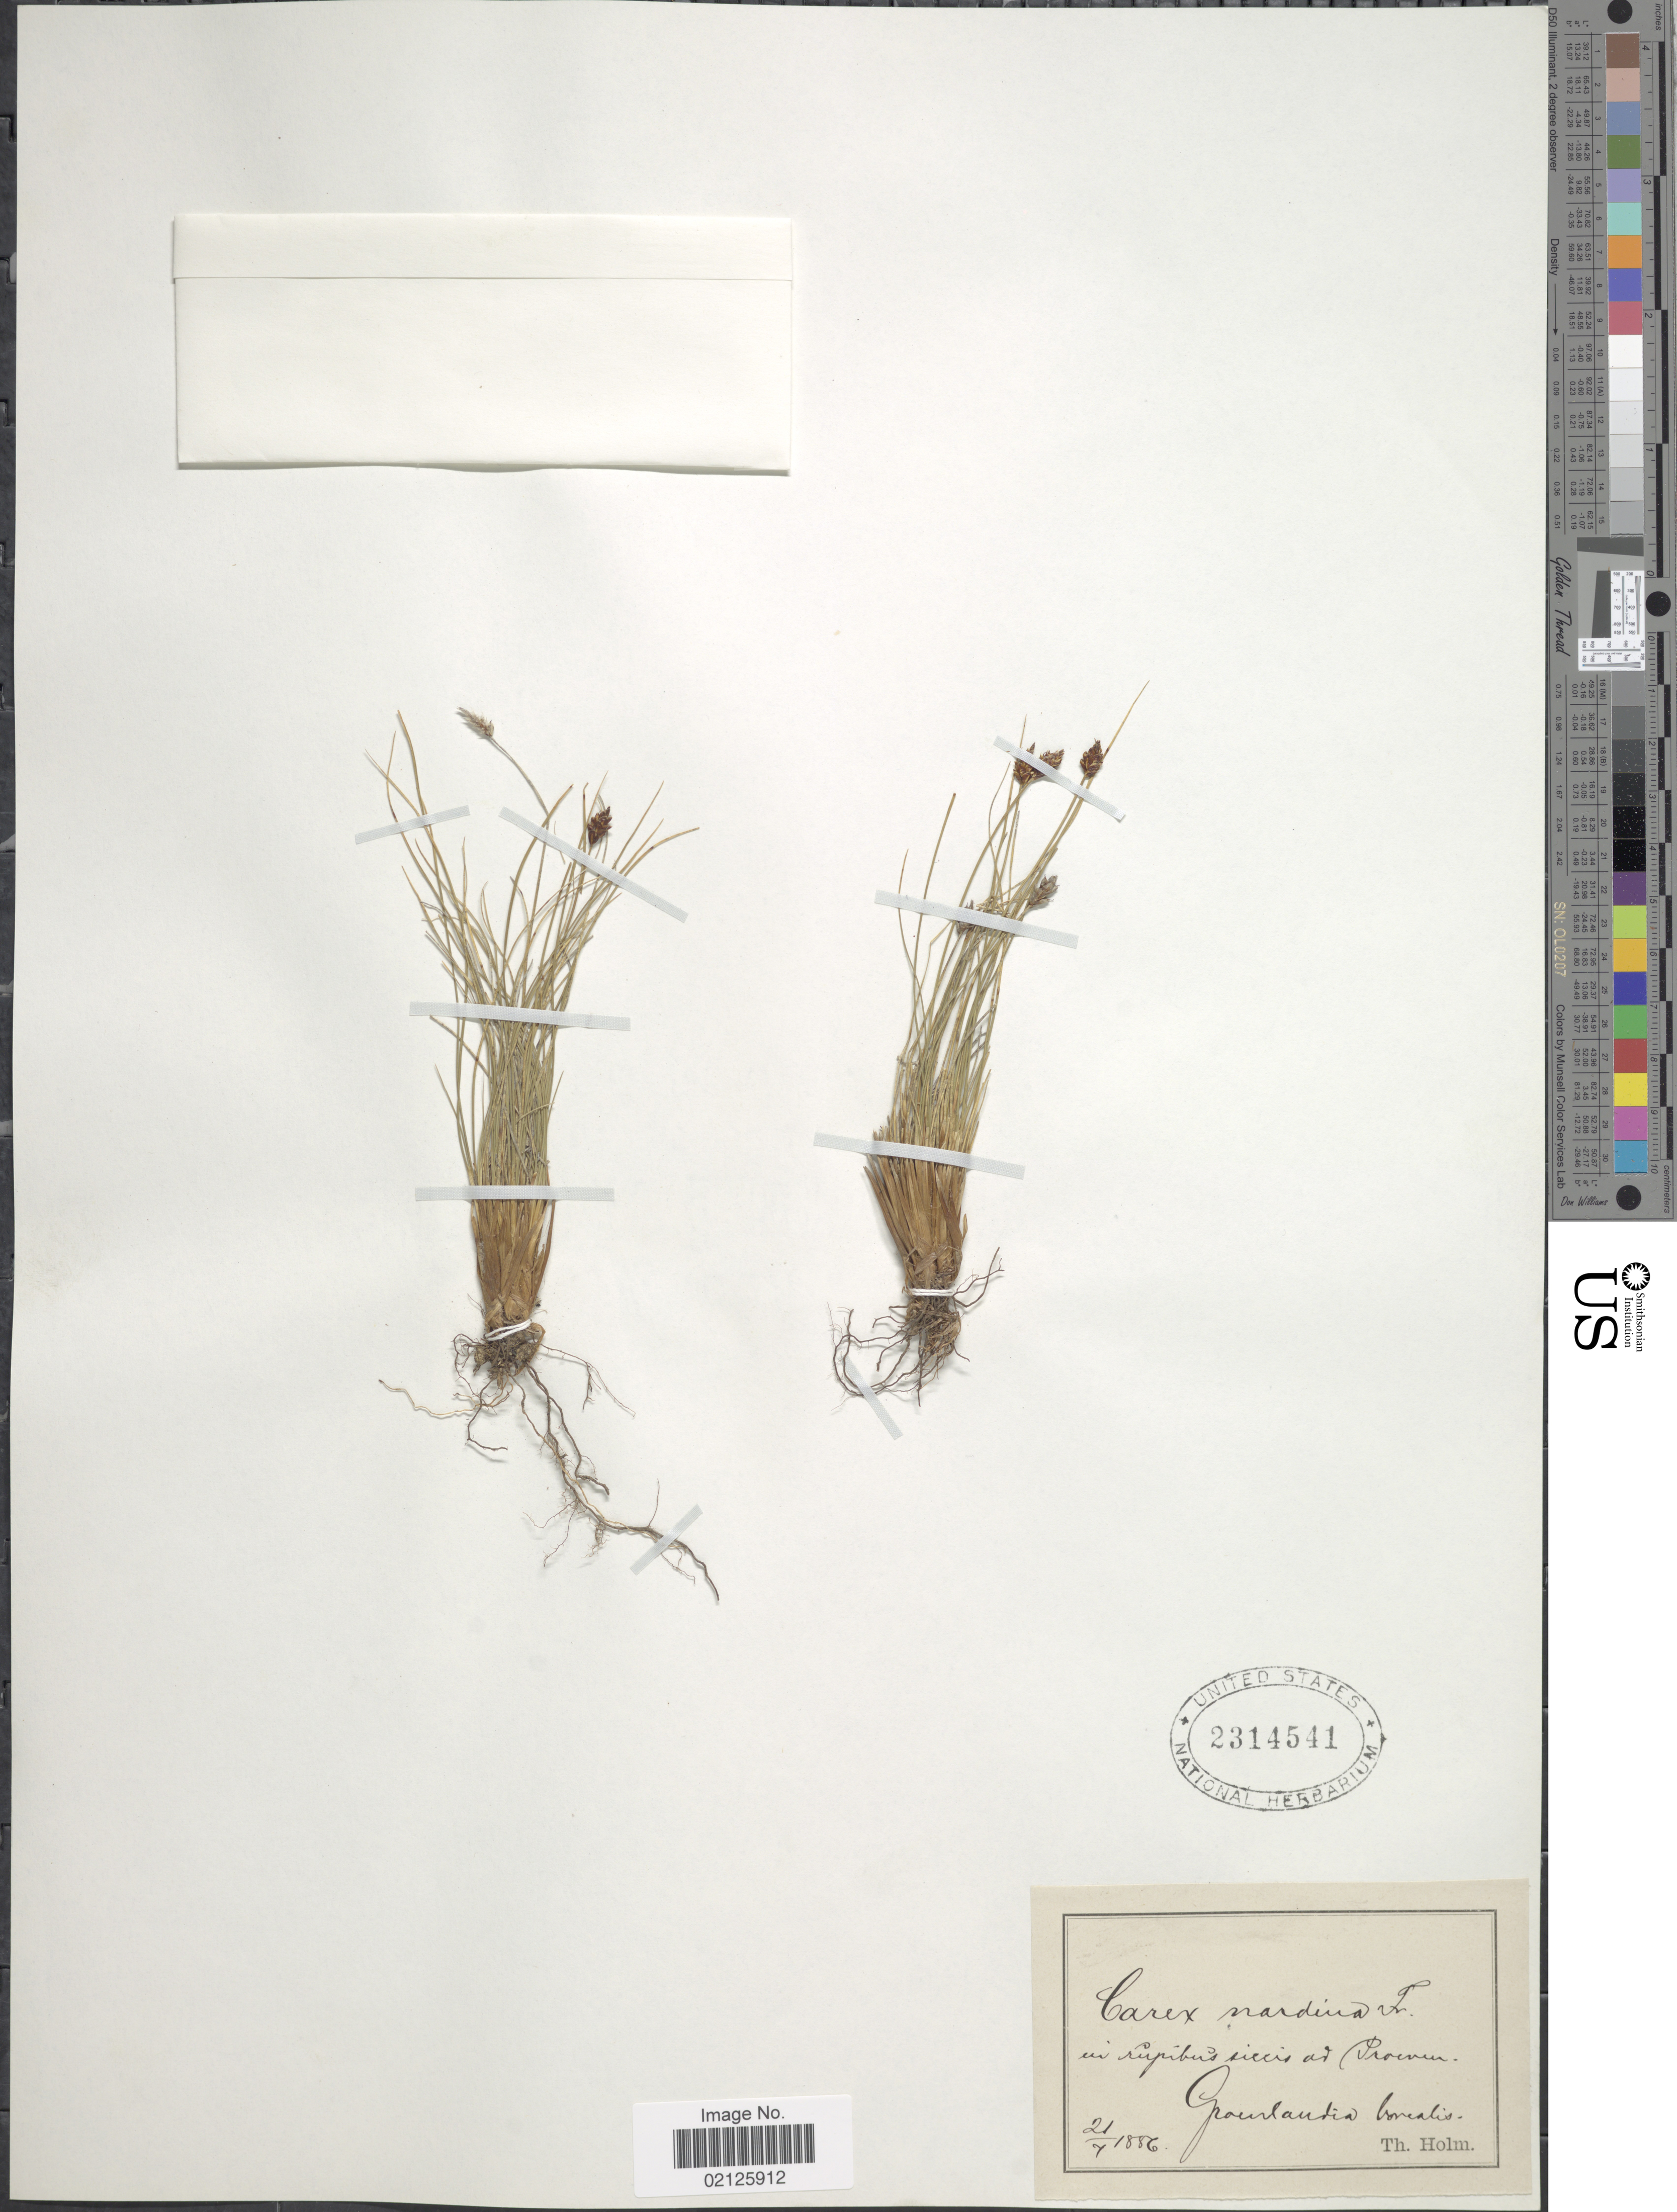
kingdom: Plantae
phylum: Tracheophyta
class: Liliopsida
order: Poales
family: Cyperaceae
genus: Carex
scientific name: Carex nardina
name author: (Hornem.) Fr.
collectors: T. Holm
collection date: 1886-07-21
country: Greenland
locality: In rupibus siccis ad Proeven, Groenlandia borealis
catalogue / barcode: US 2314541